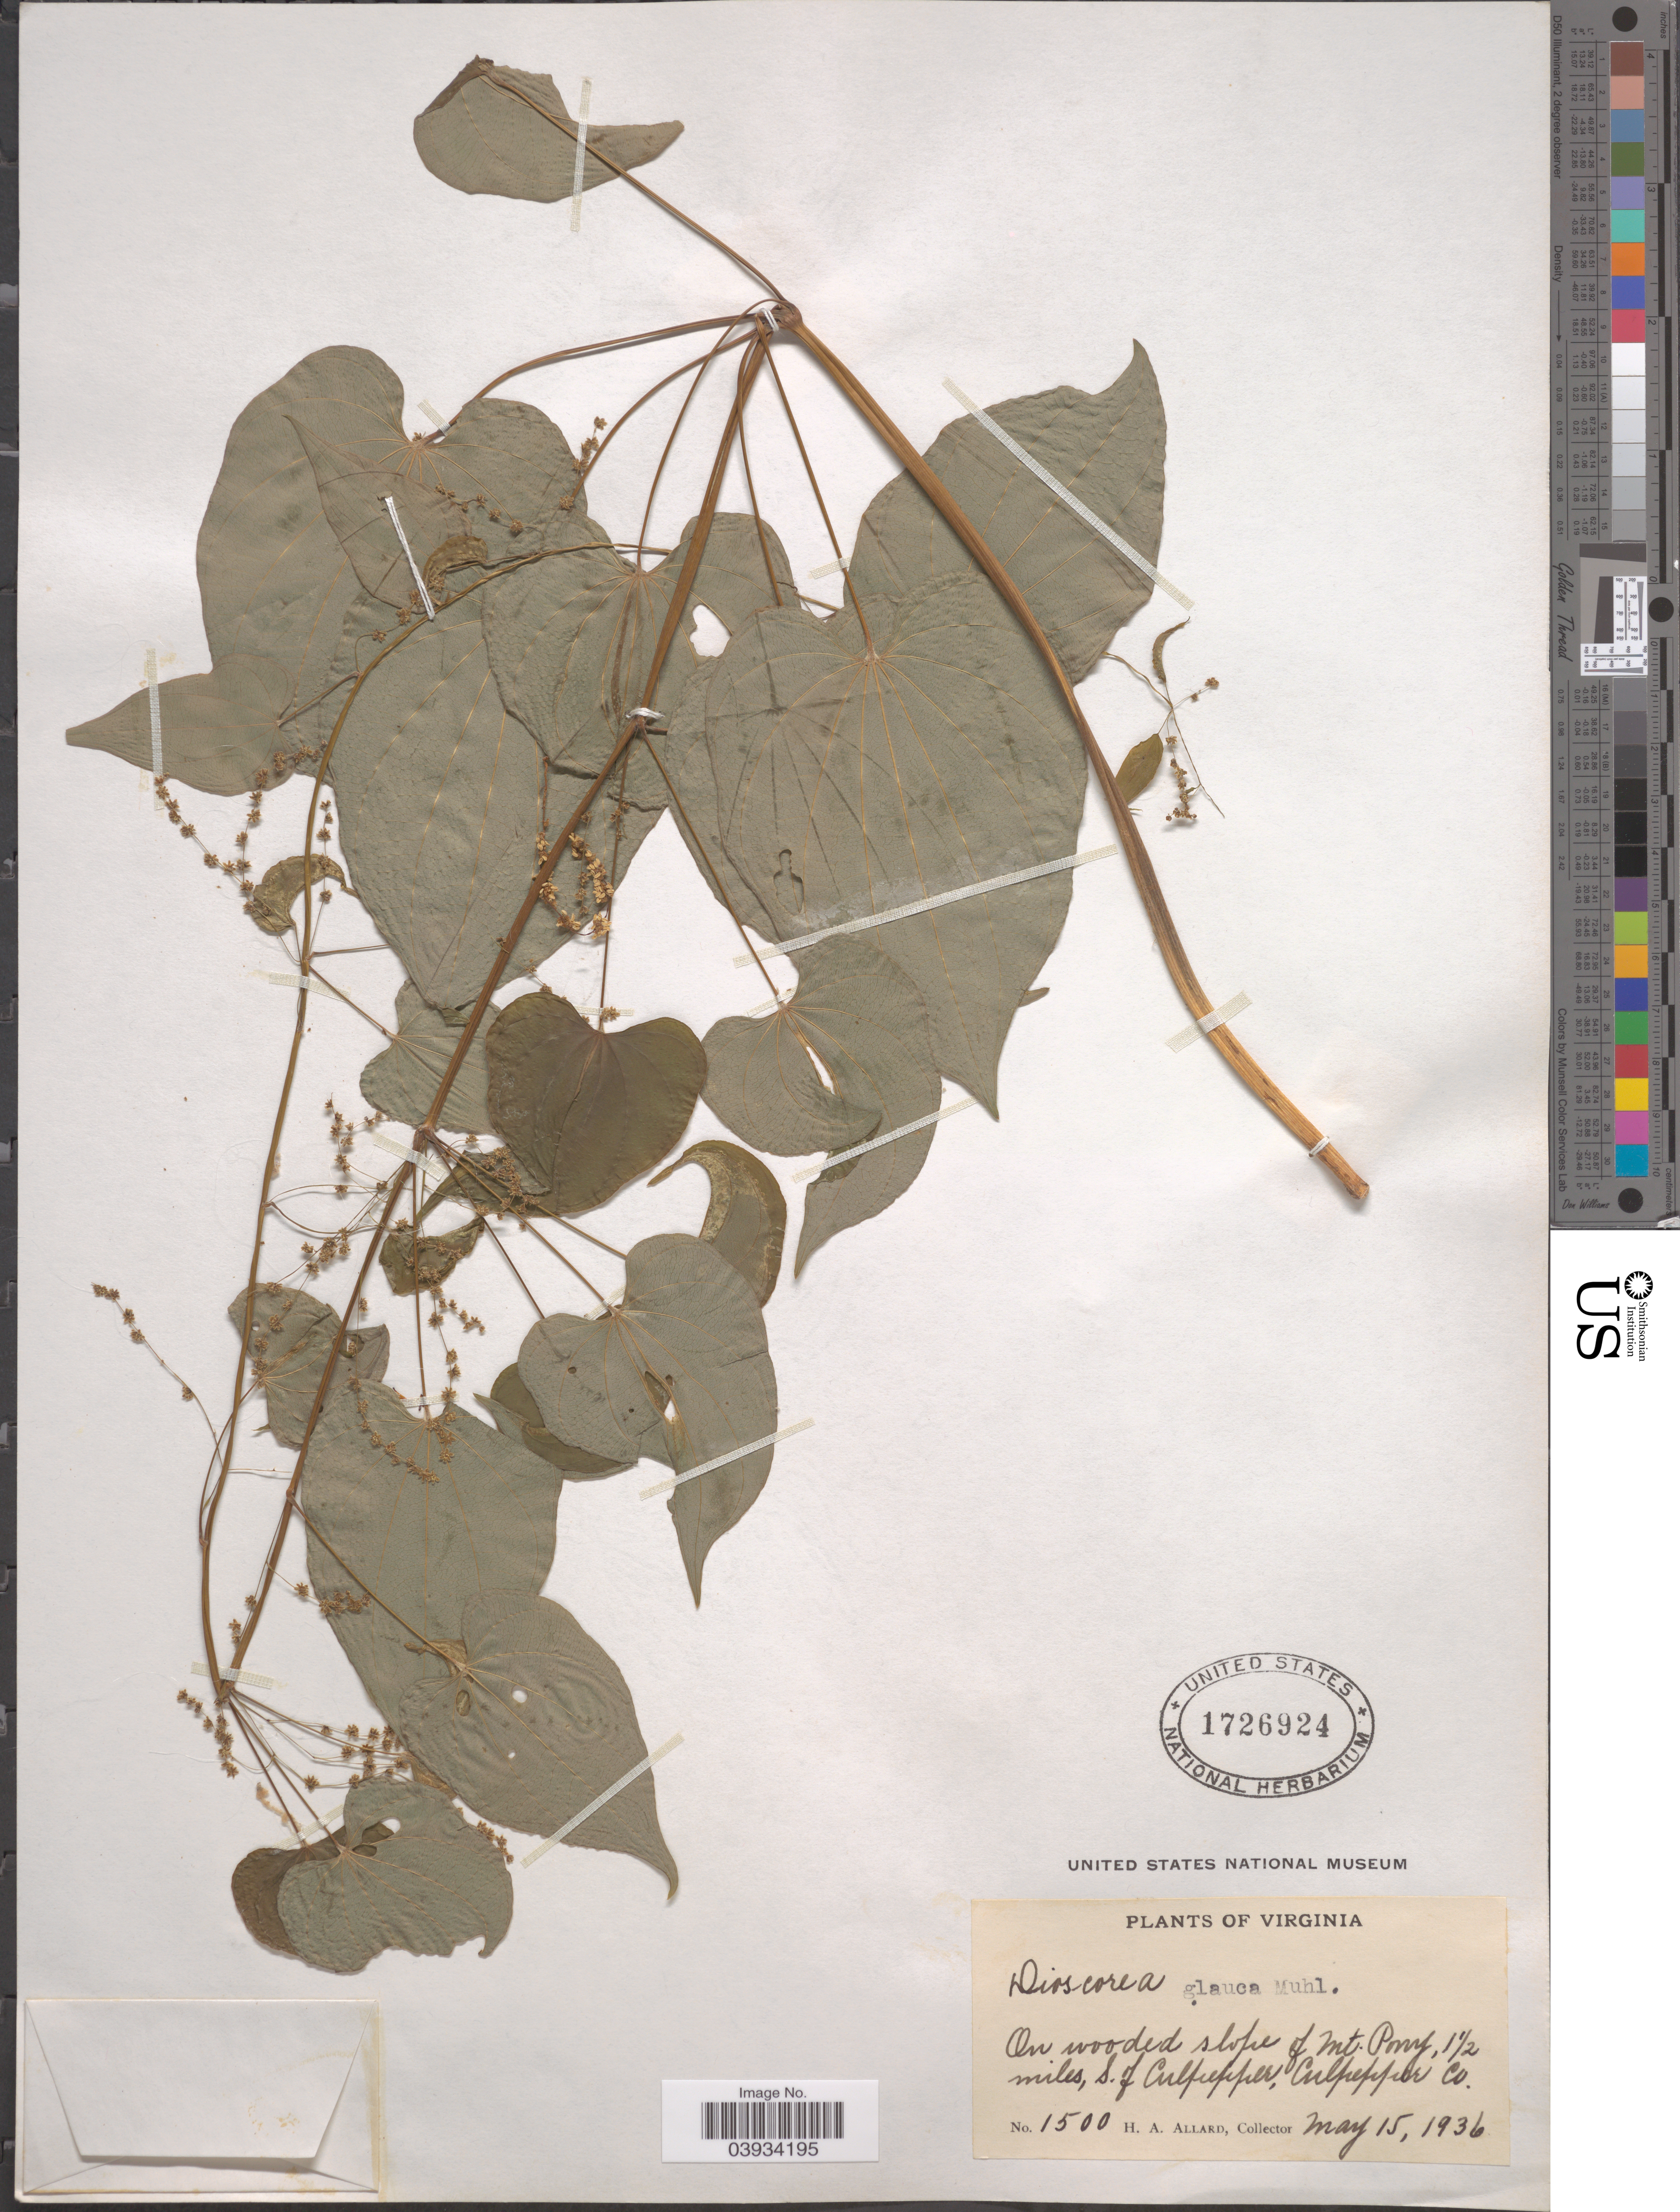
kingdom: Plantae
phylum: Tracheophyta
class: Liliopsida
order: Dioscoreales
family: Dioscoreaceae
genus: Dioscorea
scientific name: Dioscorea villosa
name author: L.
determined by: Strong, M. T., (US), Smithsonian Institution - National Museum of Natural History (UNITED STATES)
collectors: H. A. Allard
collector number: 1500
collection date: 1936-05-15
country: United States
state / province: Virginia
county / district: Culpeper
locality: On wooded slope of Mt. Pony, 1½ miles, S. of Culpepper, Culpepper Co.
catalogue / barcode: US 1726924